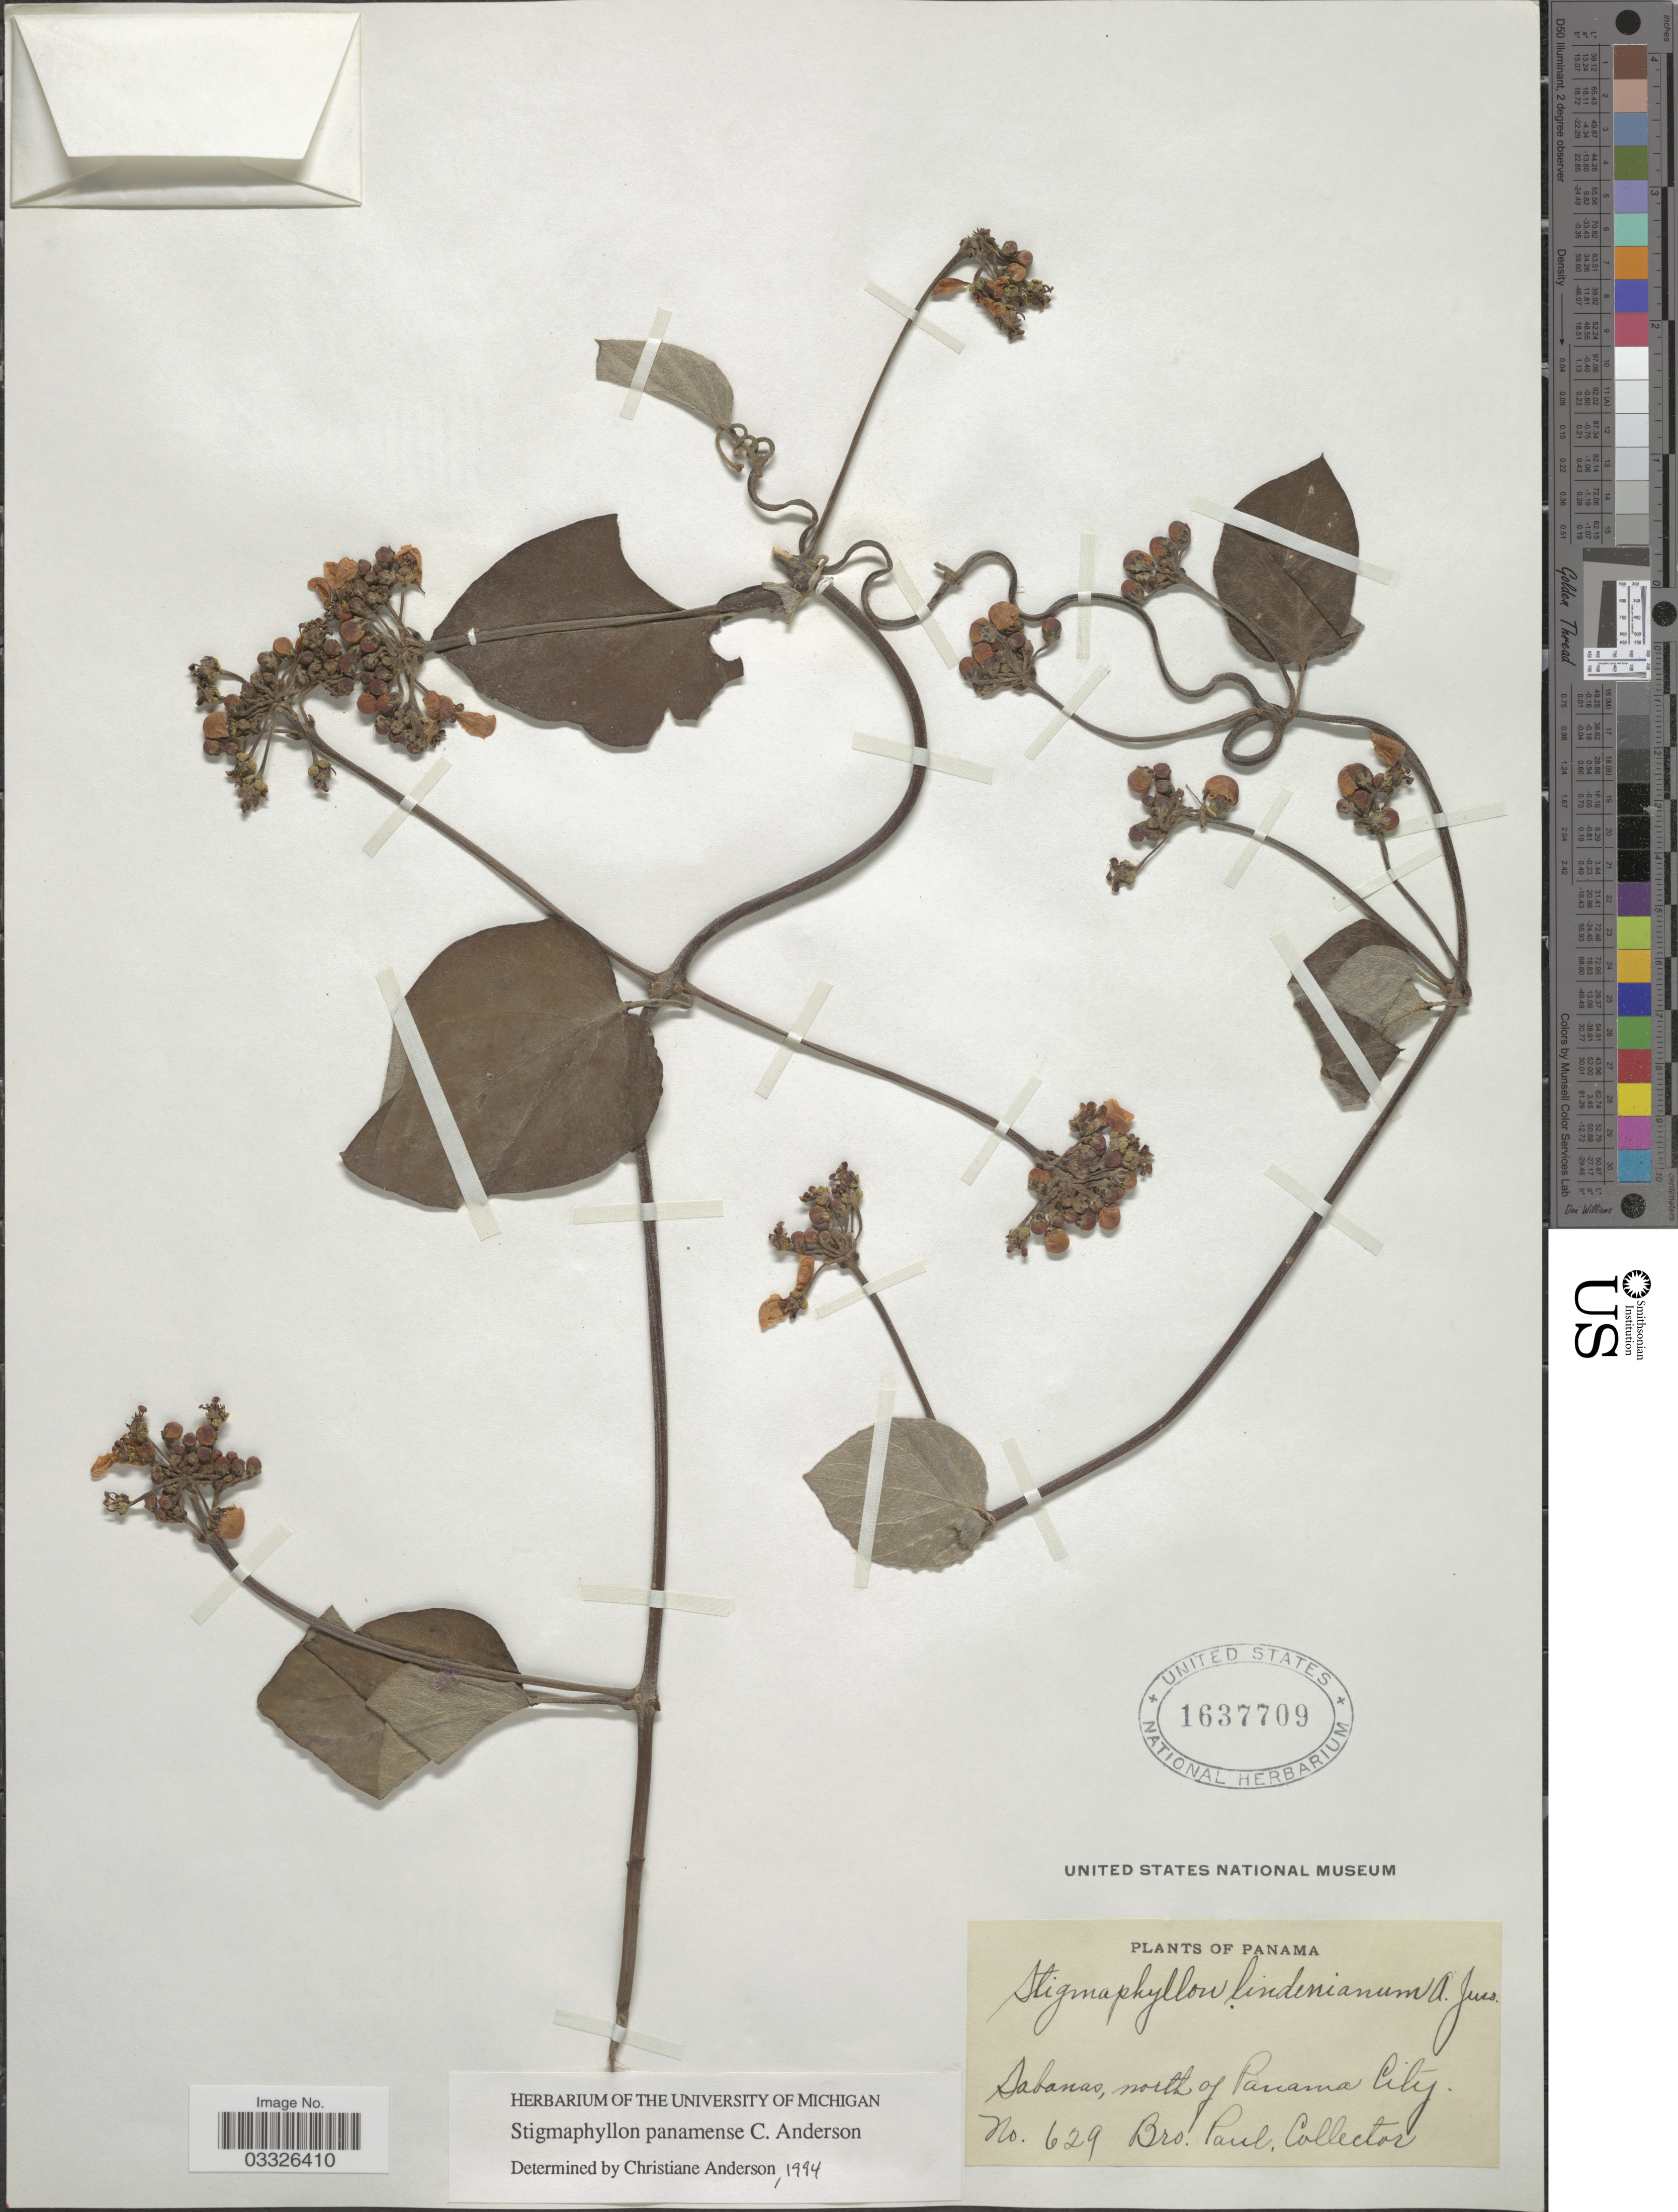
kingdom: Plantae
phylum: Tracheophyta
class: Magnoliopsida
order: Malpighiales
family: Malpighiaceae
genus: Stigmaphyllon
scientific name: Stigmaphyllon panamense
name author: C.E. Anderson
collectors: B. Paul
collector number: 629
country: Panama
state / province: Panamá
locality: Sabanas, north of Panama City.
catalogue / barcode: US 1637709